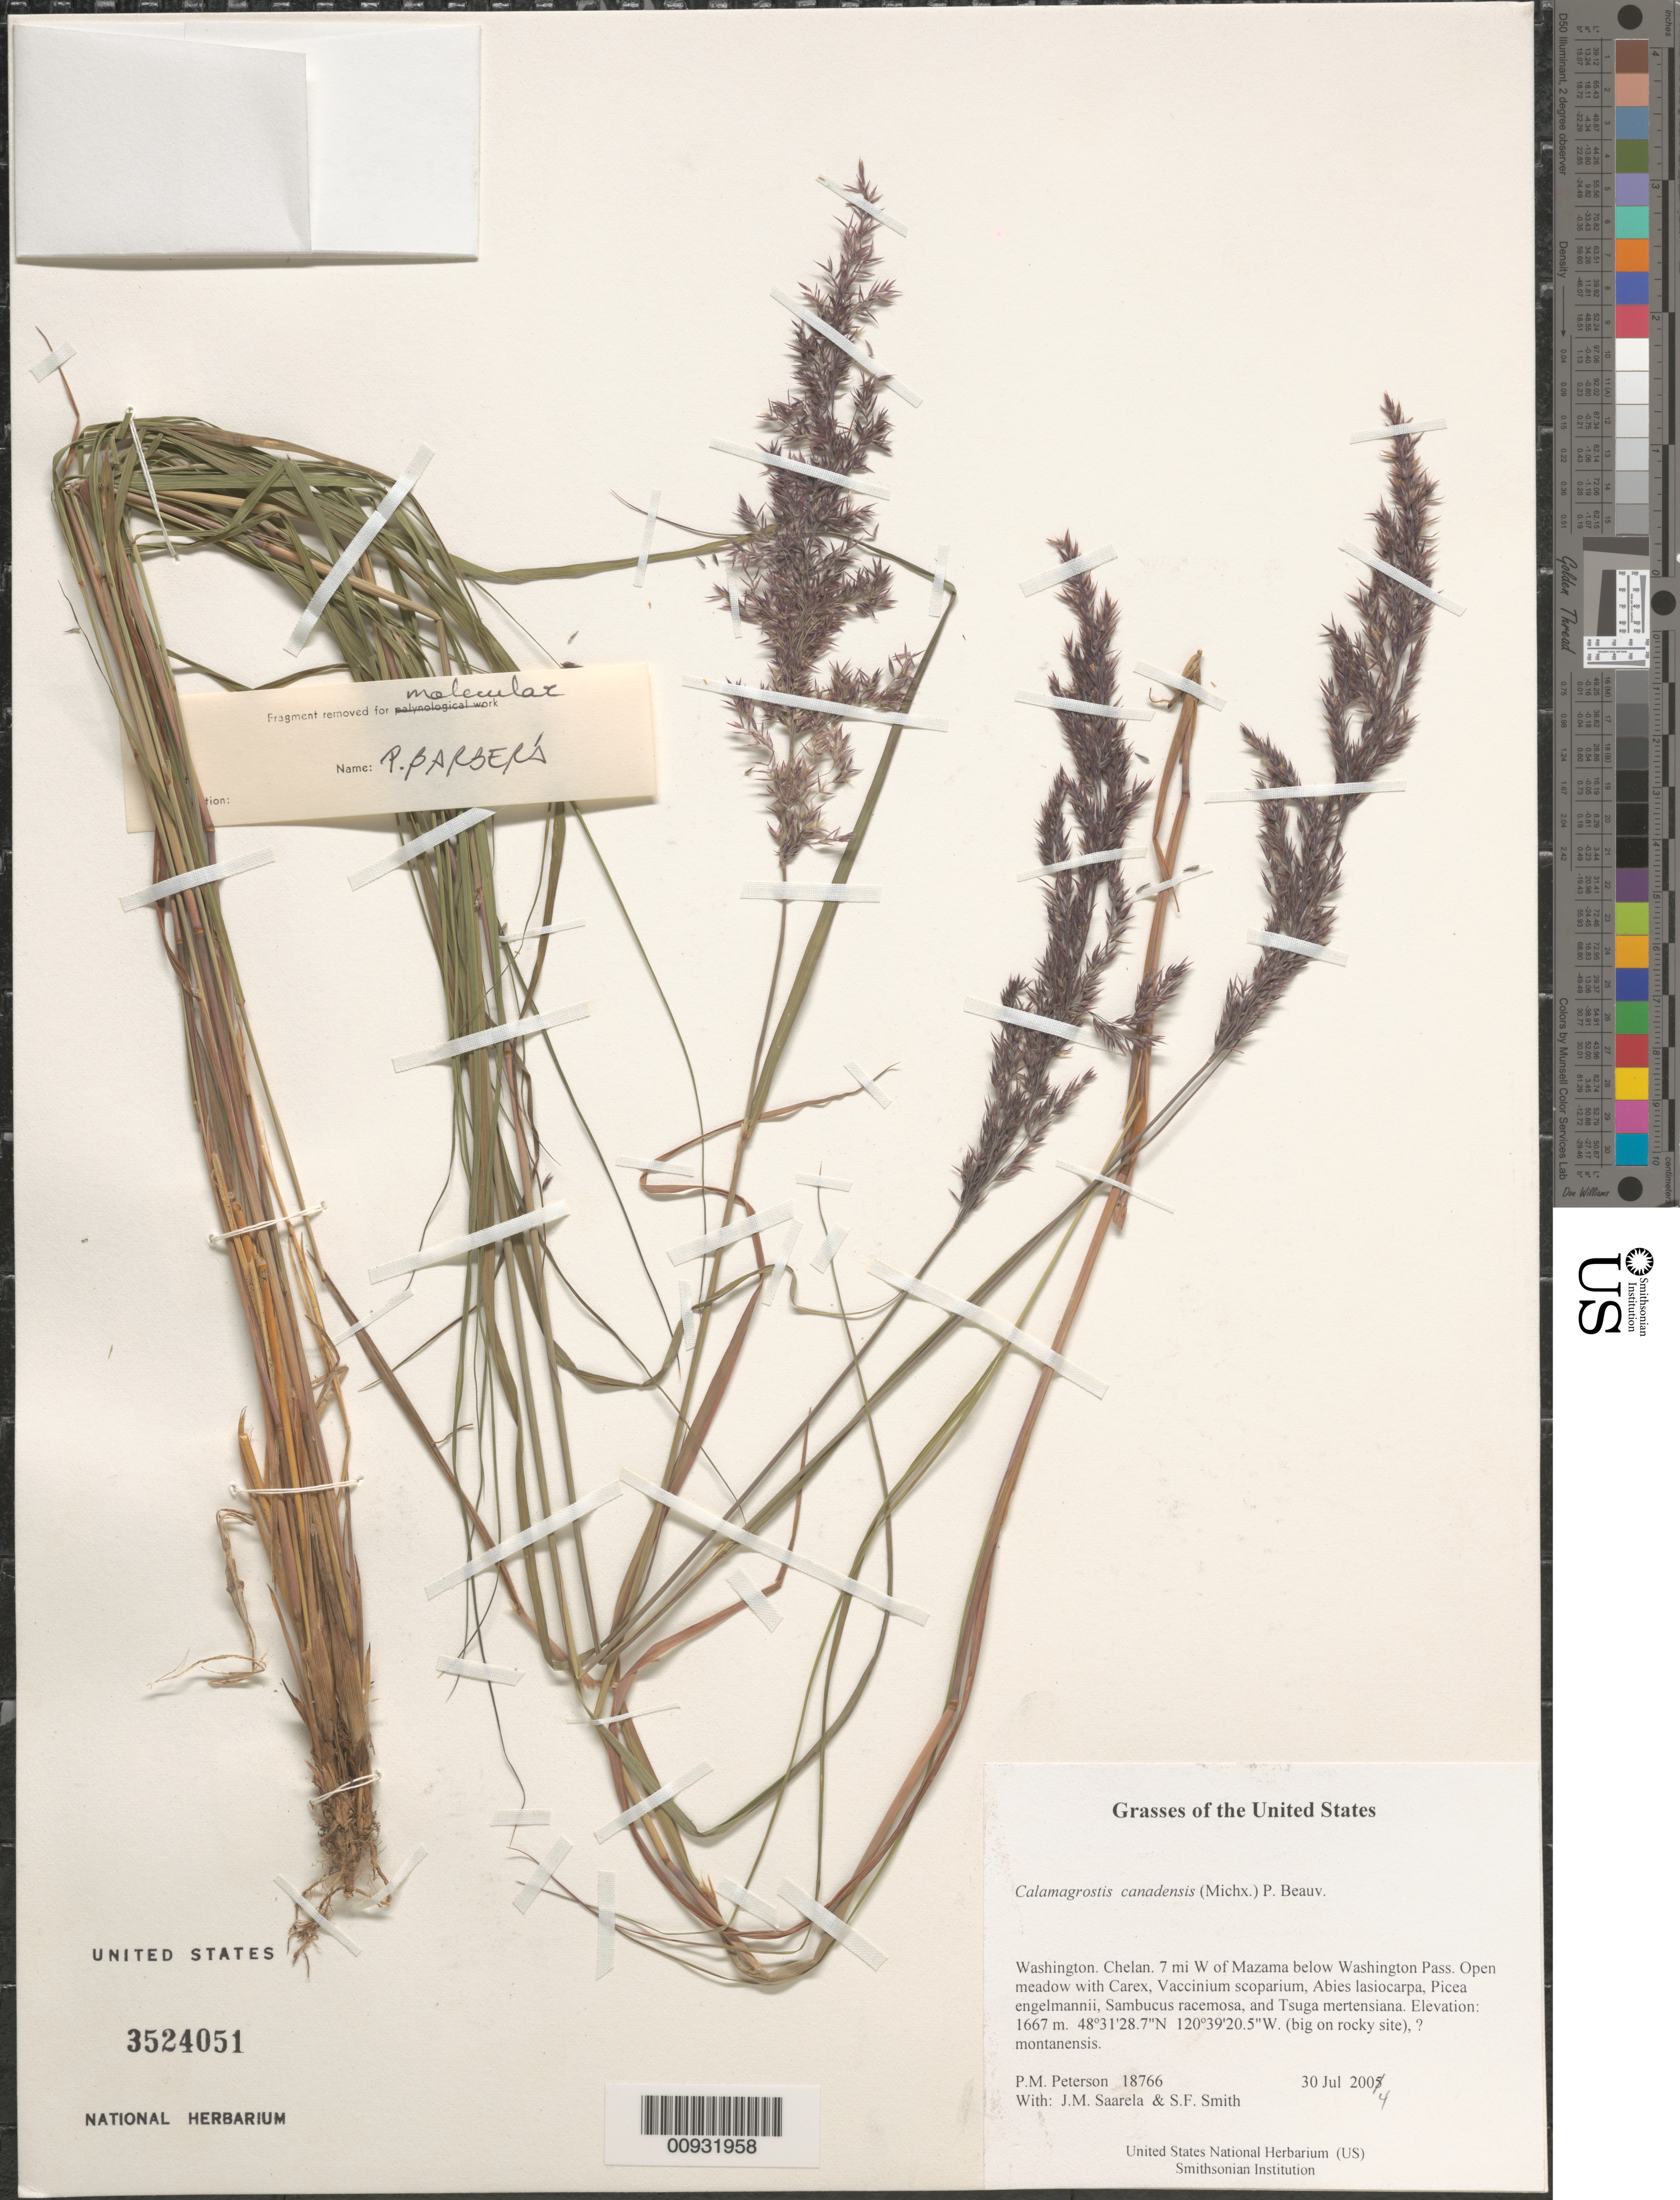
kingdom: Plantae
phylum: Tracheophyta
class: Liliopsida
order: Poales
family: Poaceae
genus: Calamagrostis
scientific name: Calamagrostis canadensis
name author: (Michx.) P. Beauv.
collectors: P. M. Peterson, J. Saarela & S.F. Smith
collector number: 18766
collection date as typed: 30 Jul 2004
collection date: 2004-07-30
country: United States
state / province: Washington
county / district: Chelan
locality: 7 mi W of Mazama below Washington Pass. Open meadow with Carex, Vaccinium scoparium, Abies lasiocarpa, Picea engelmannii, Sambucus racemosa, and Tsuga mertensiana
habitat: (big on rocky site), ? montanensis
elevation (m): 1667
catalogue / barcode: US 3524051